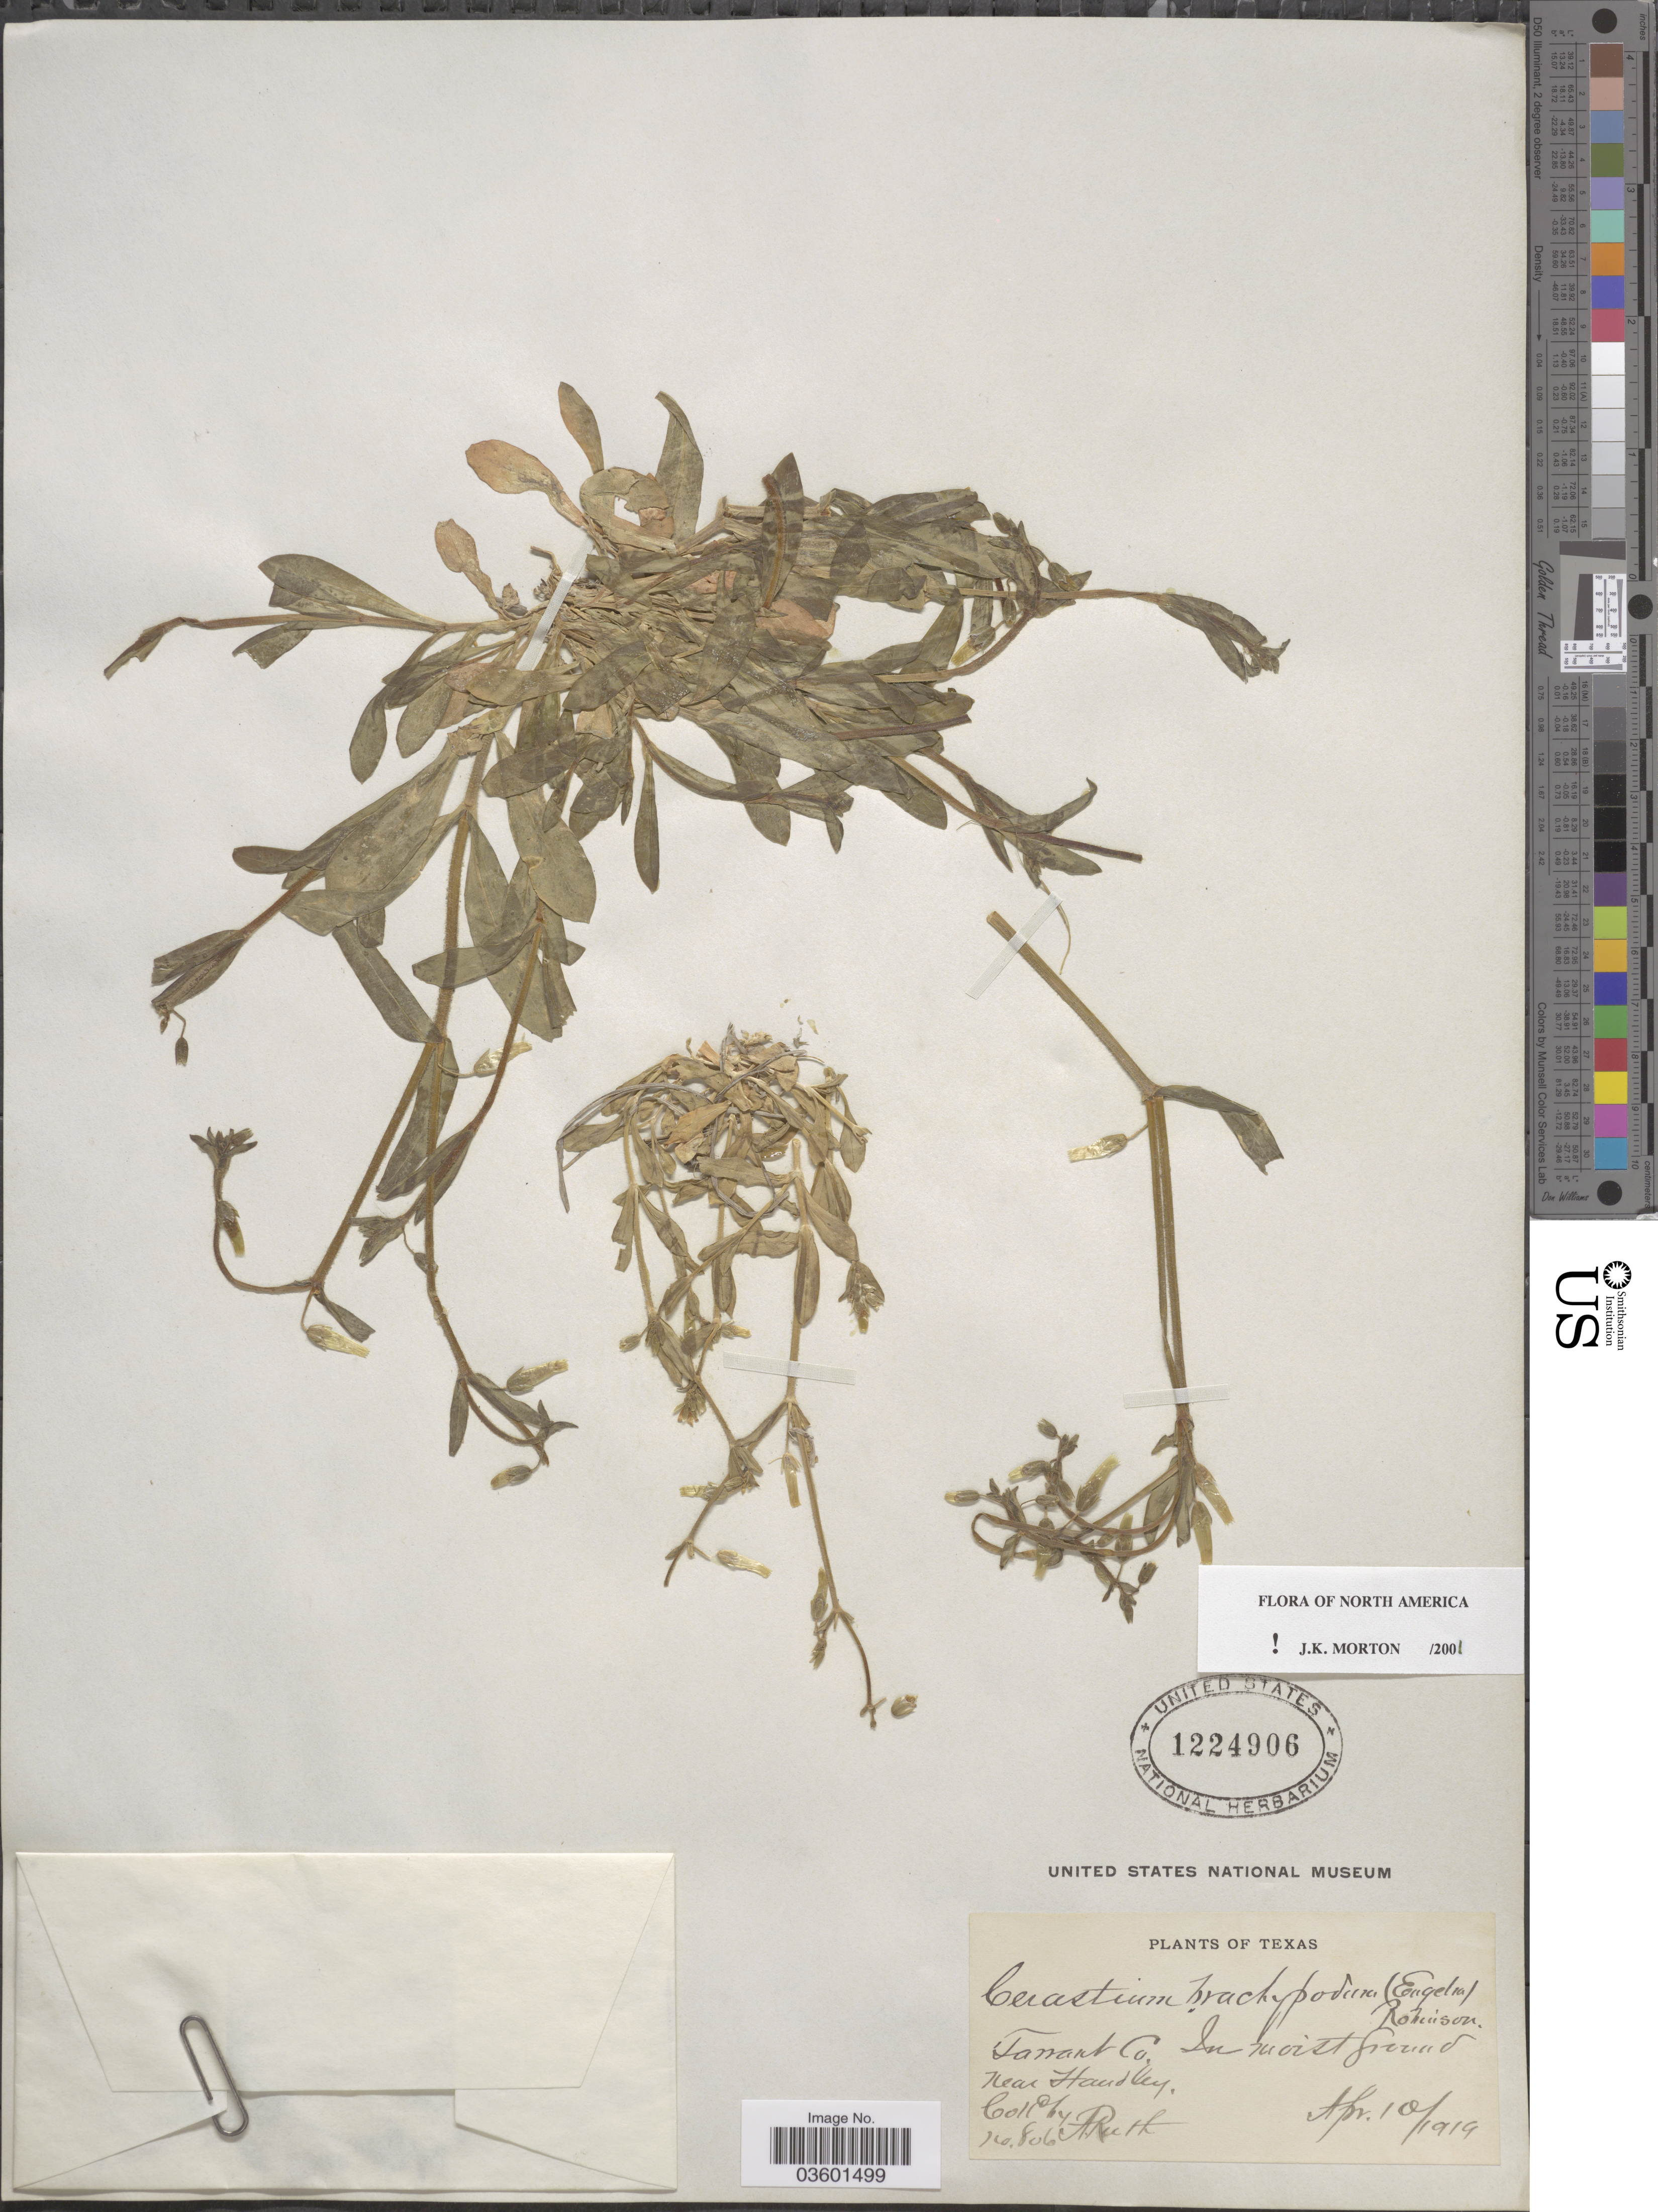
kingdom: Plantae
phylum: Tracheophyta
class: Magnoliopsida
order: Caryophyllales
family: Caryophyllaceae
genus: Cerastium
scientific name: Cerastium brachypodum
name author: (Engelm. ex A. Gray) B.L. Rob.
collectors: A. Ruth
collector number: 806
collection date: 1919-04-10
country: United States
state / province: Texas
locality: Tarrant Co. Near Standley.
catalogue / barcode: US 1224906